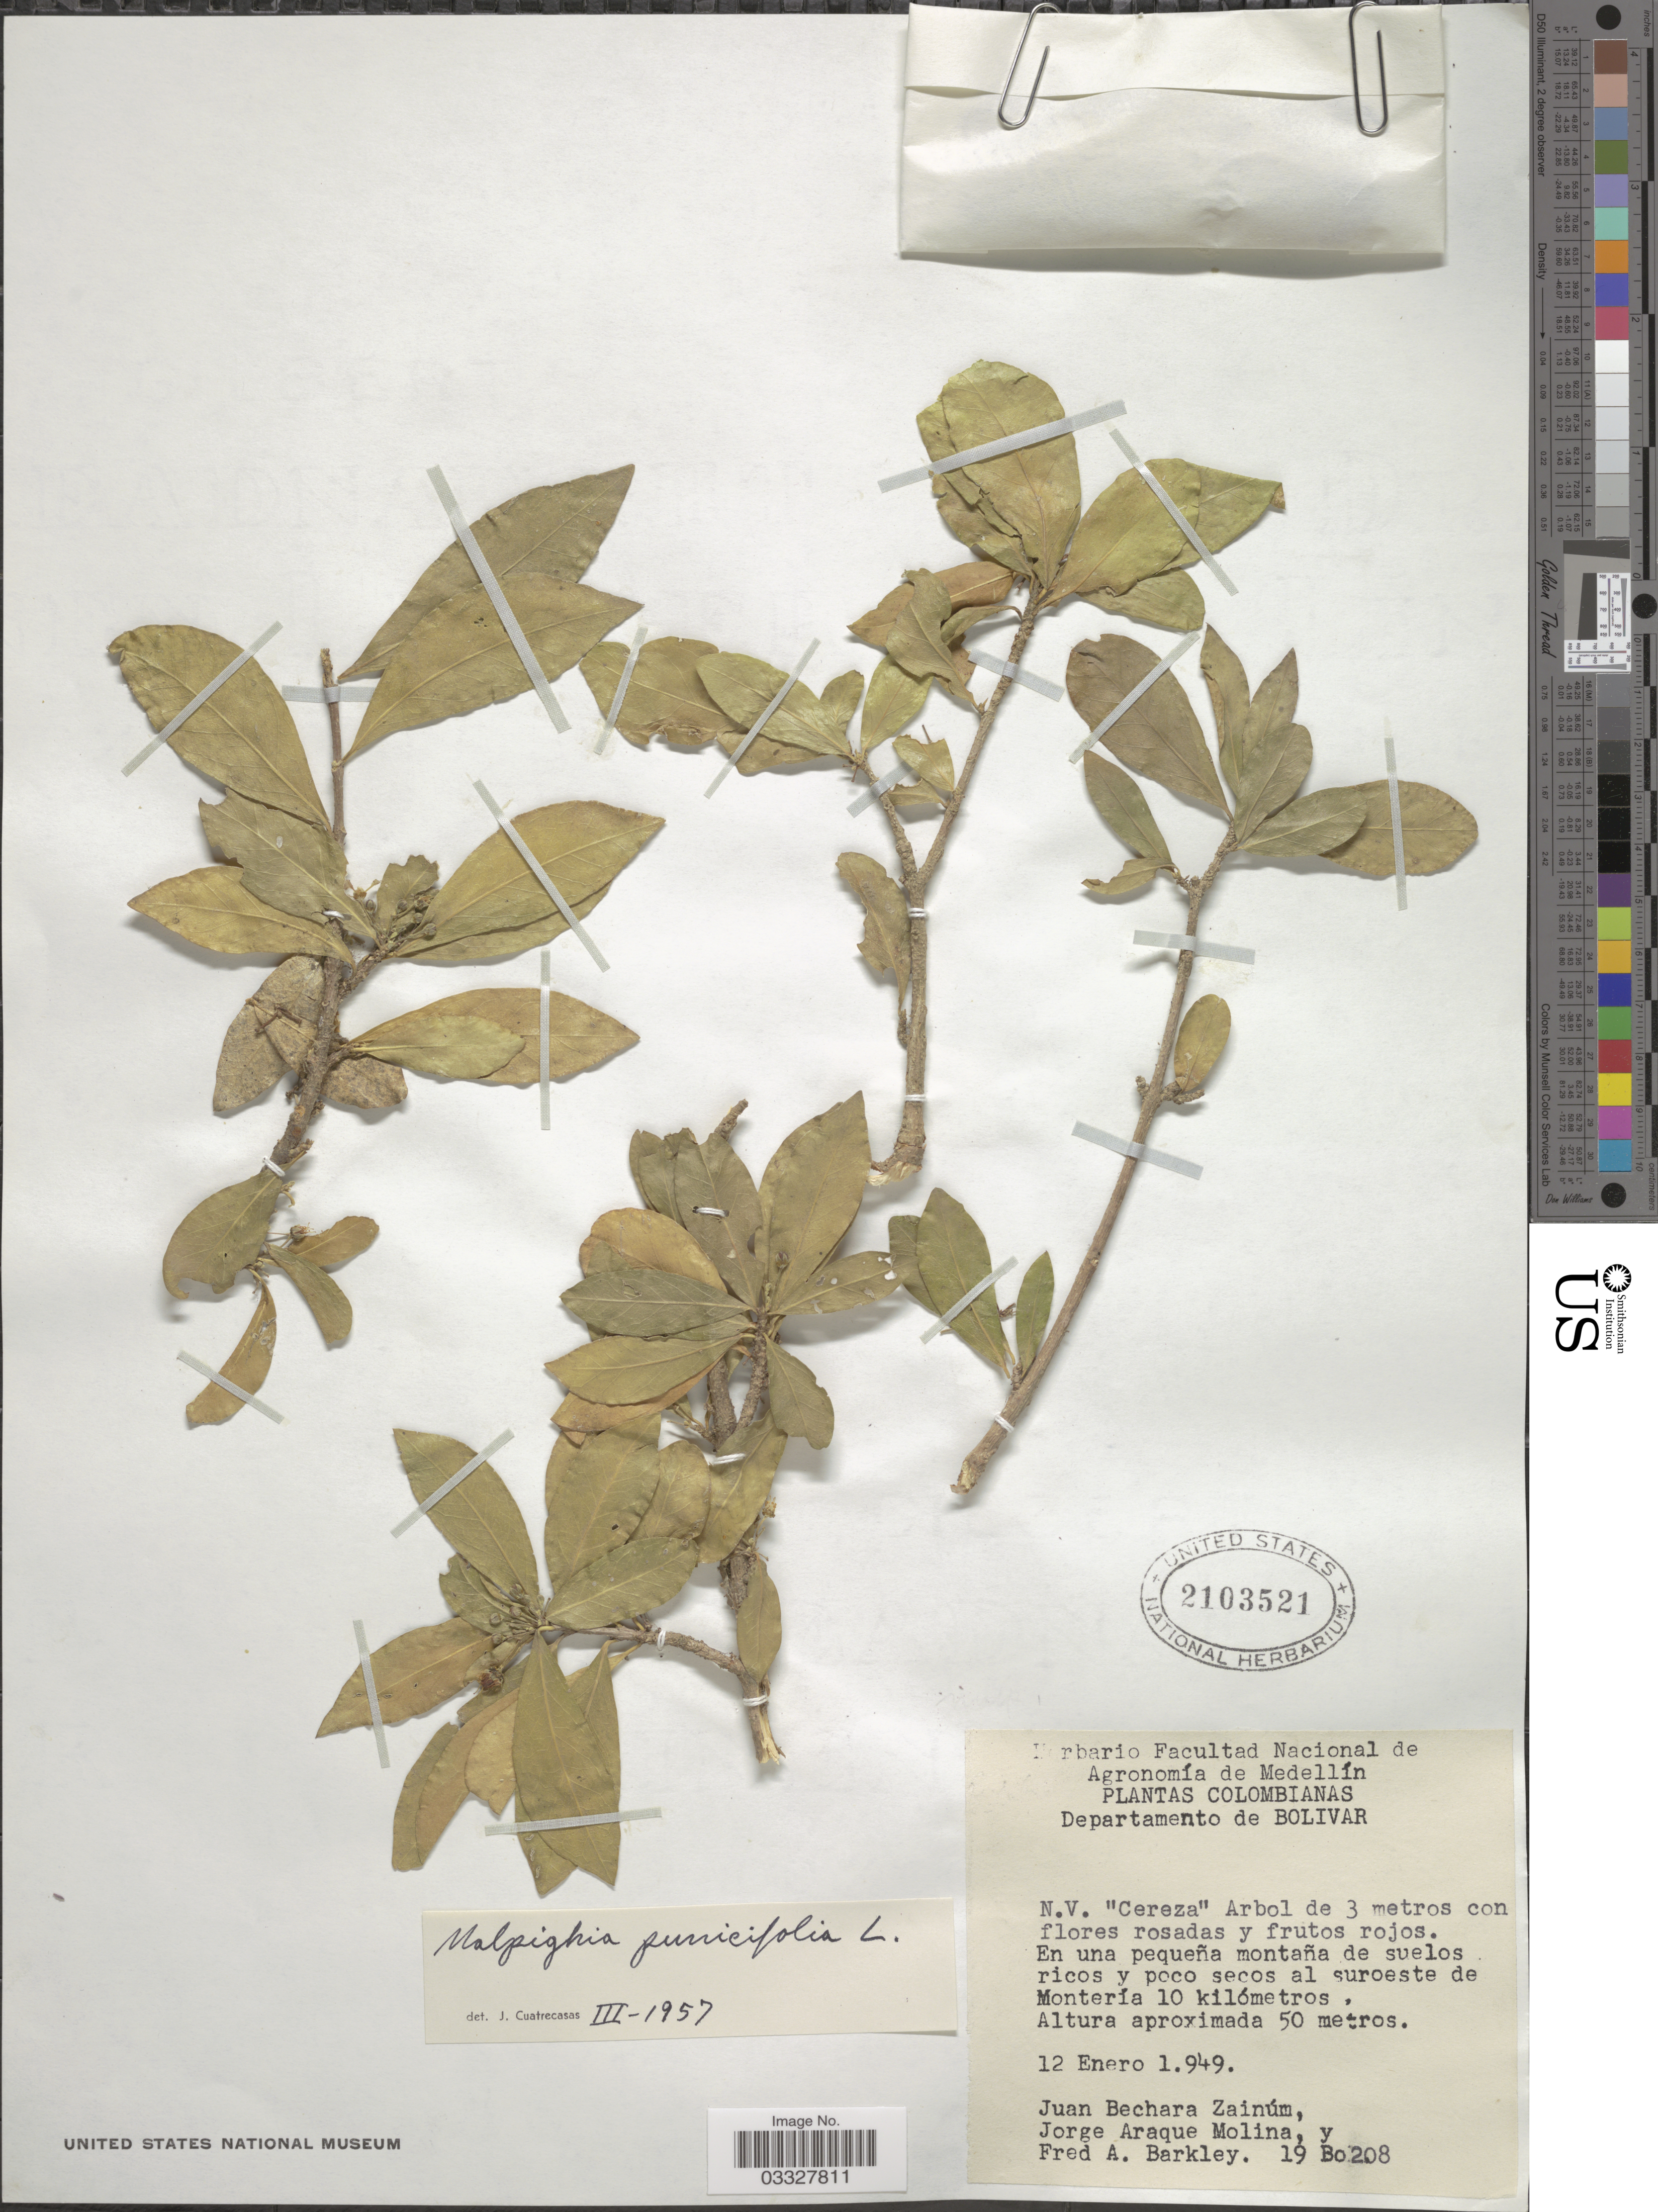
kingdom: Plantae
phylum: Tracheophyta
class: Magnoliopsida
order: Malpighiales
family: Malpighiaceae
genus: Malpighia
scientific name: Malpighia emarginata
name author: DC.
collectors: J. Zainúm, J. A. Molina & F. A. Barkley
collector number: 19Bo208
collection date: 1949-01-12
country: Colombia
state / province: Bolívar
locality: Departamento de Bolivar. En una pequeña montaña de suelos ricos y poco secos al suroeste de Montería 10 kilómetros.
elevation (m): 50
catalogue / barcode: US 2103521